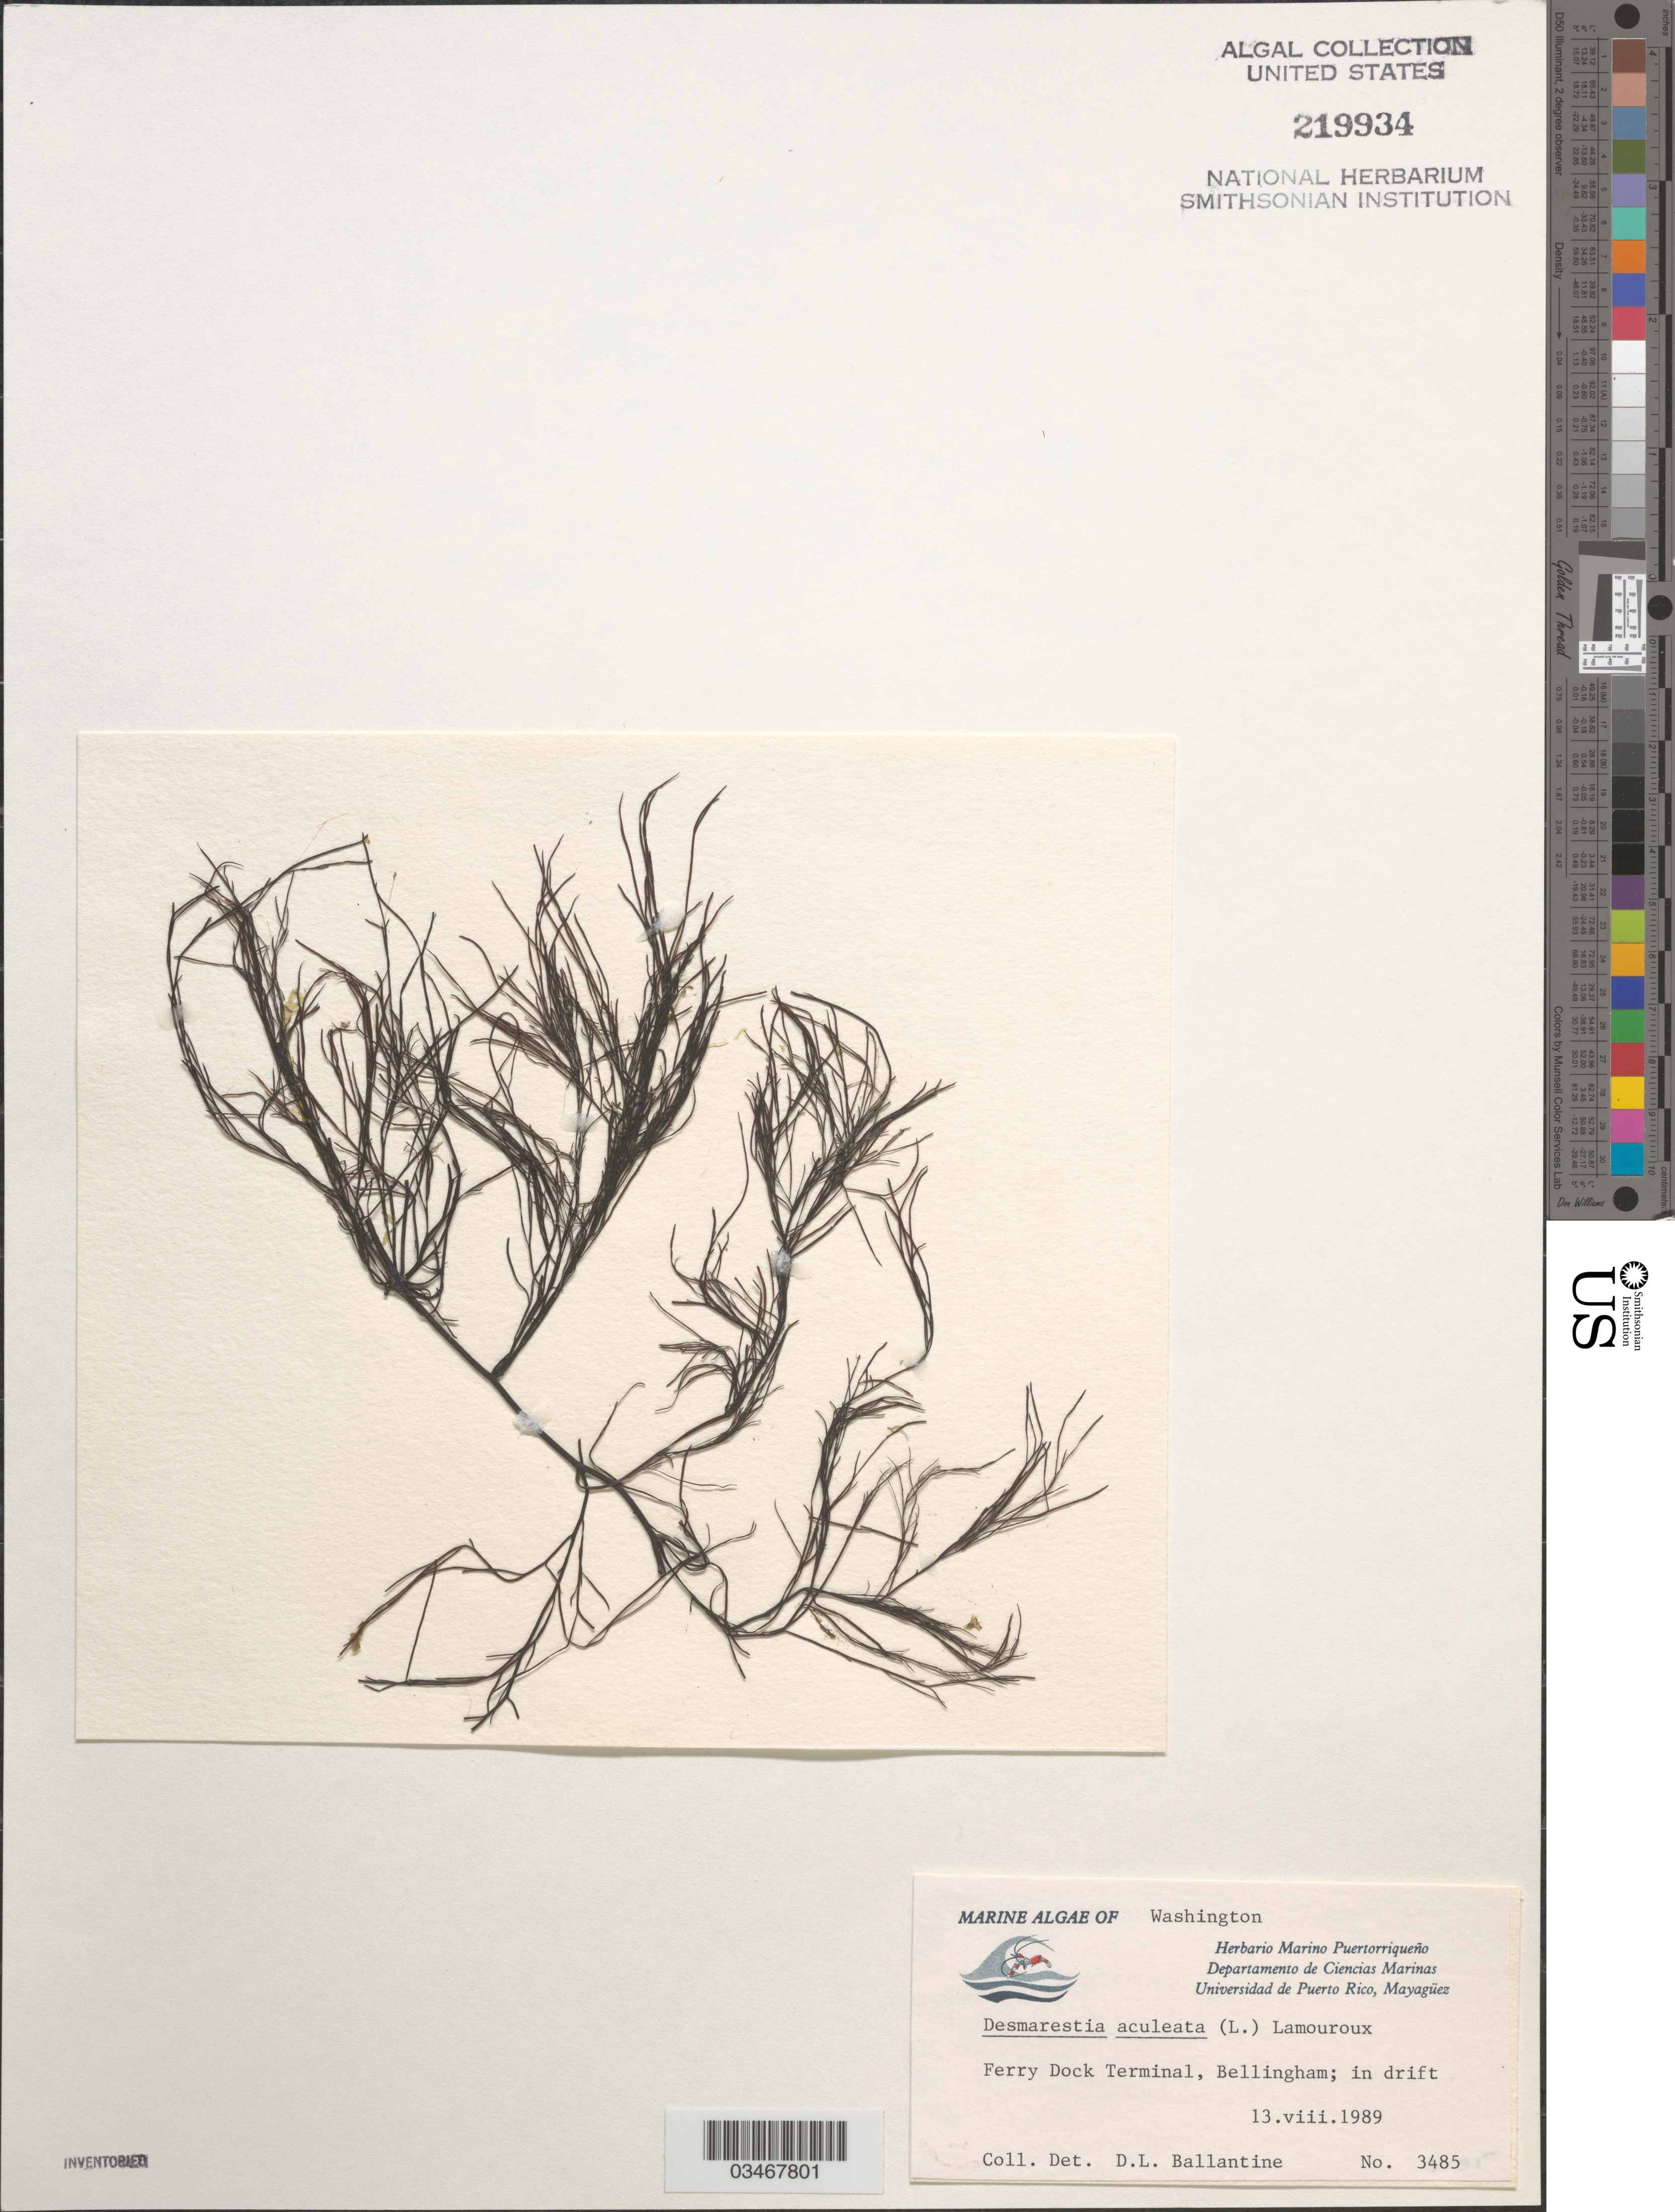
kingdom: Chromista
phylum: Ochrophyta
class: Phaeophyceae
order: Desmarestiales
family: Desmarestiaceae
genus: Desmarestia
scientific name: Desmarestia aculeata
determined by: Ballantine, D. L.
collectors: D.L. Ballantine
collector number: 3485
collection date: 1989-08-13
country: United States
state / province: Washington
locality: Ferry Dock Terminal, Bellingham.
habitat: In drift.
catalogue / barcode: US 219934